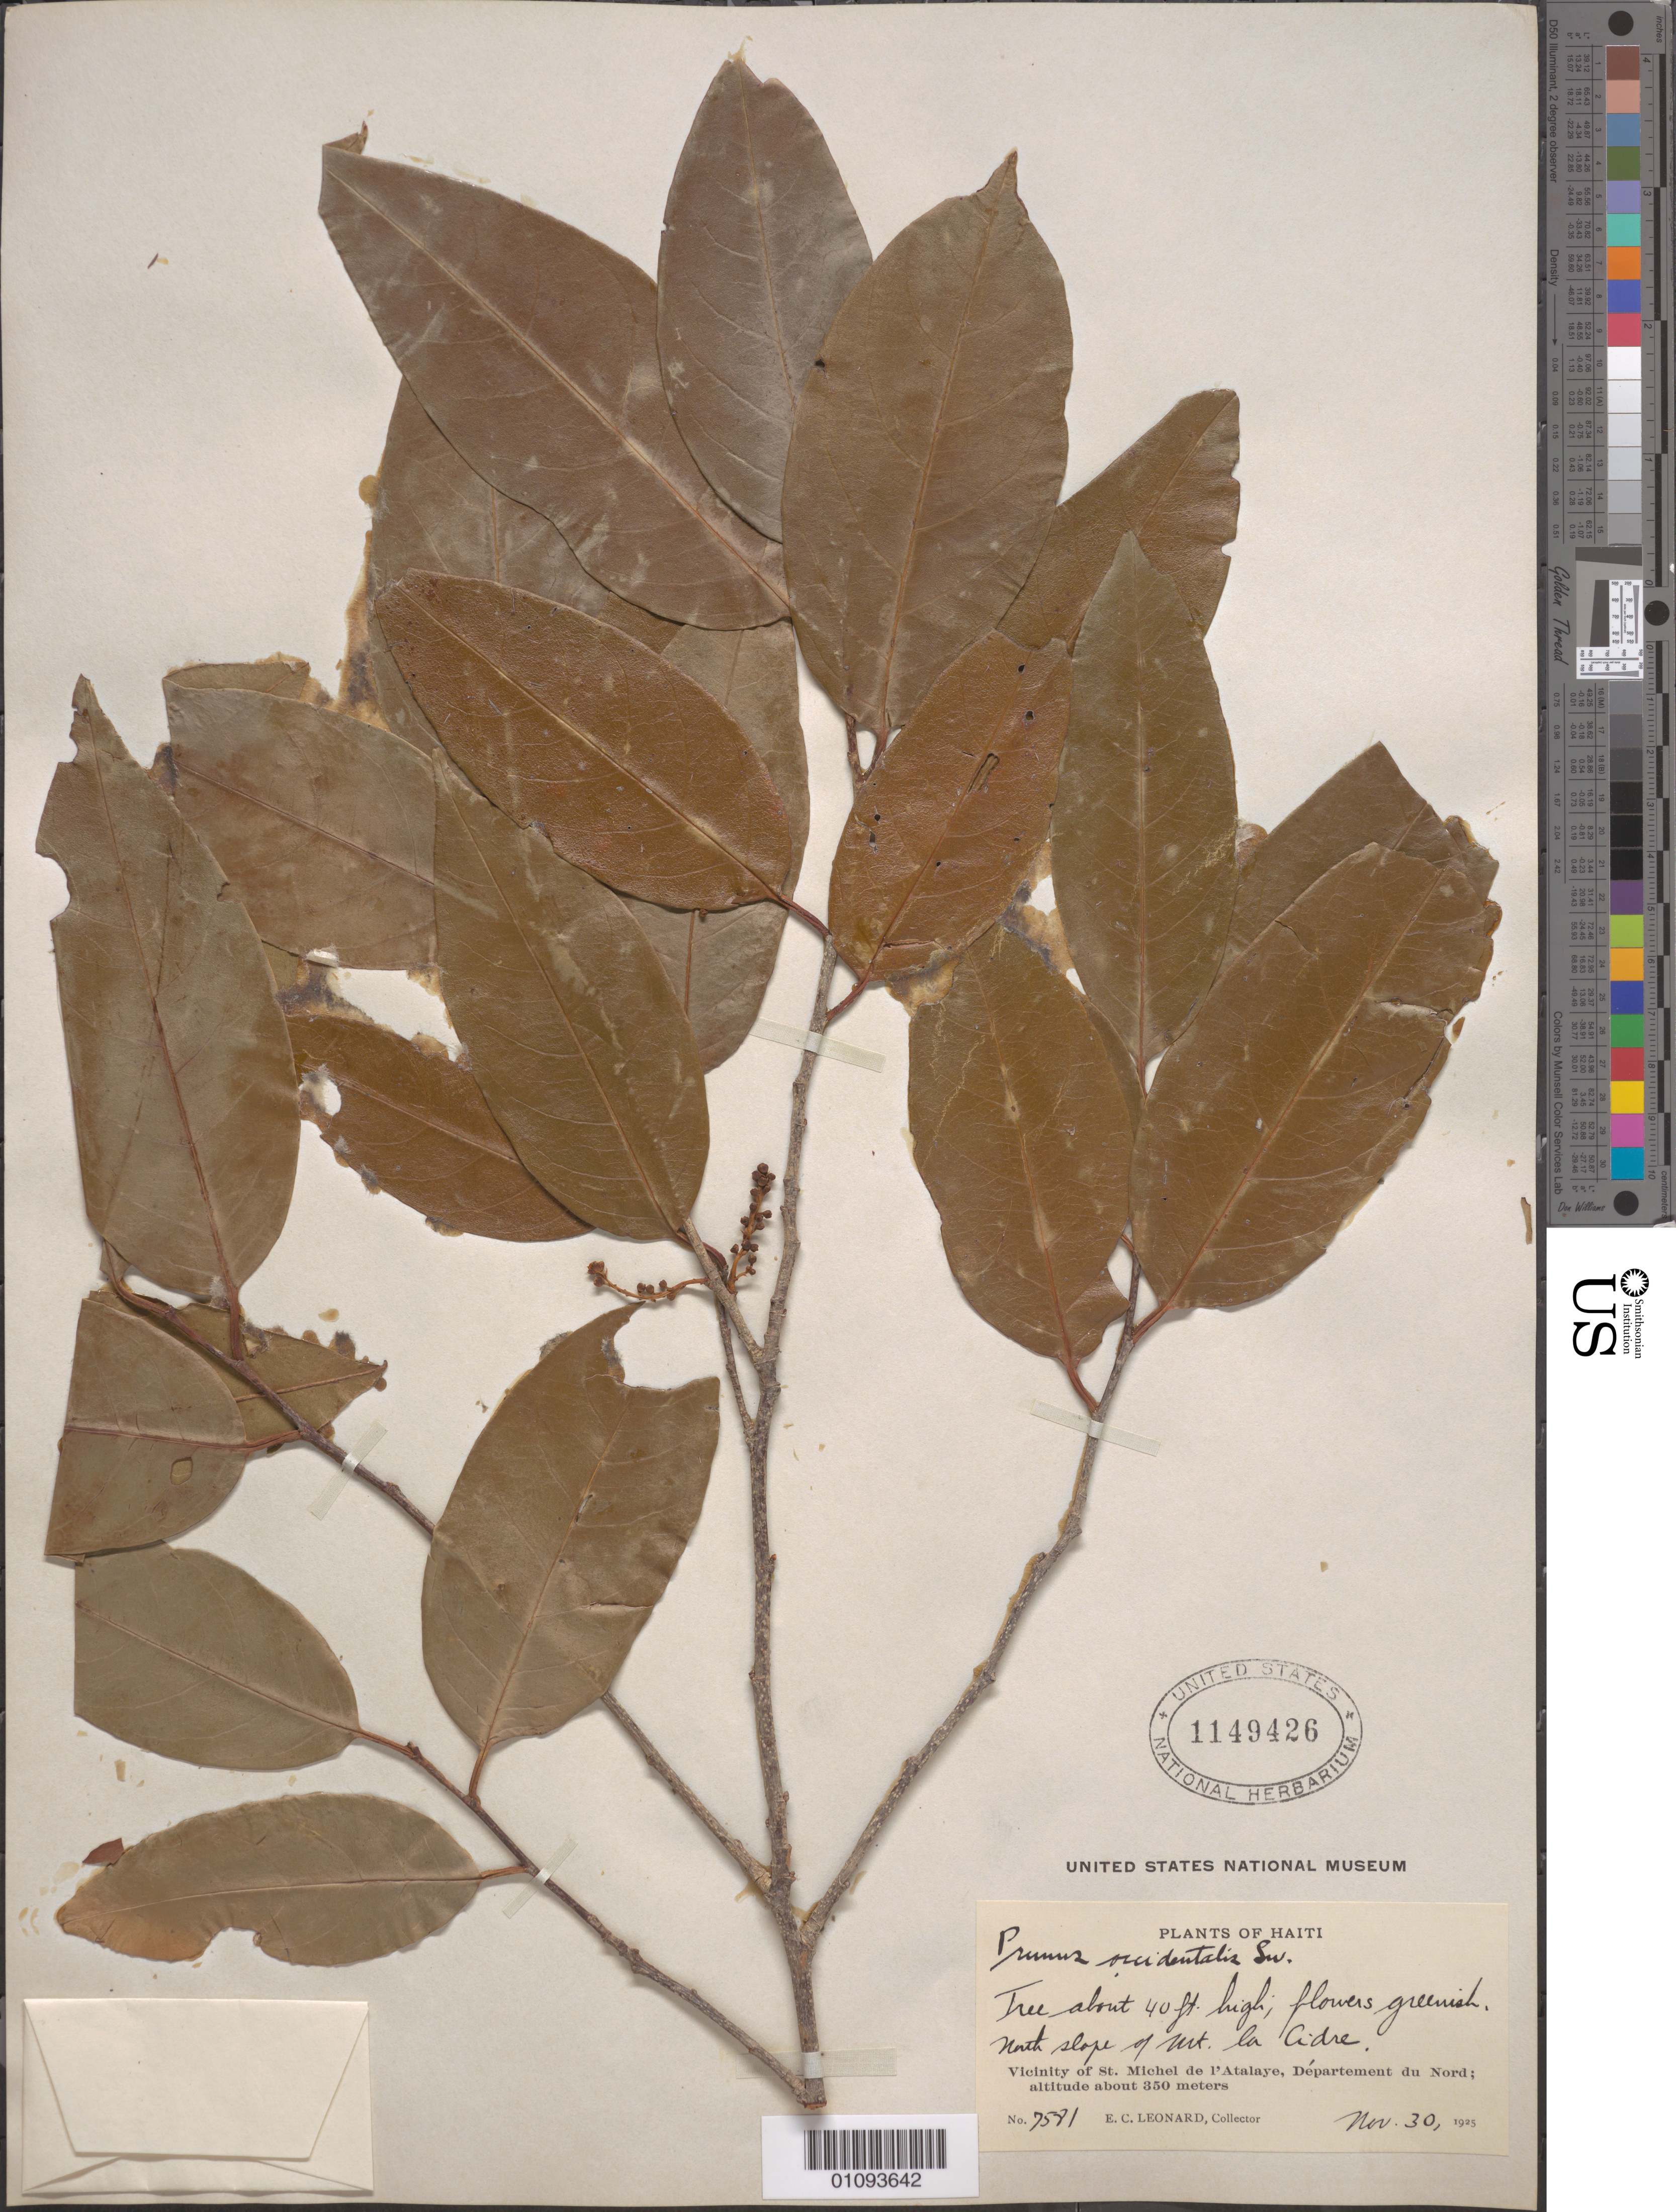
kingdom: Plantae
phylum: Tracheophyta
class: Magnoliopsida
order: Rosales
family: Rosaceae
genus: Prunus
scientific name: Prunus occidentalis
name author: Sw.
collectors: E. C. Leonard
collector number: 7581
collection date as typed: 30 Nov 1925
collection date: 1925-11-30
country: Haiti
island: Hispaniola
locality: Vicinity of St. Michel de l'Atalayse, Departement du Nord - North Slope of Mt. la Cidre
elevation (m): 350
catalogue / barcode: US 1149426